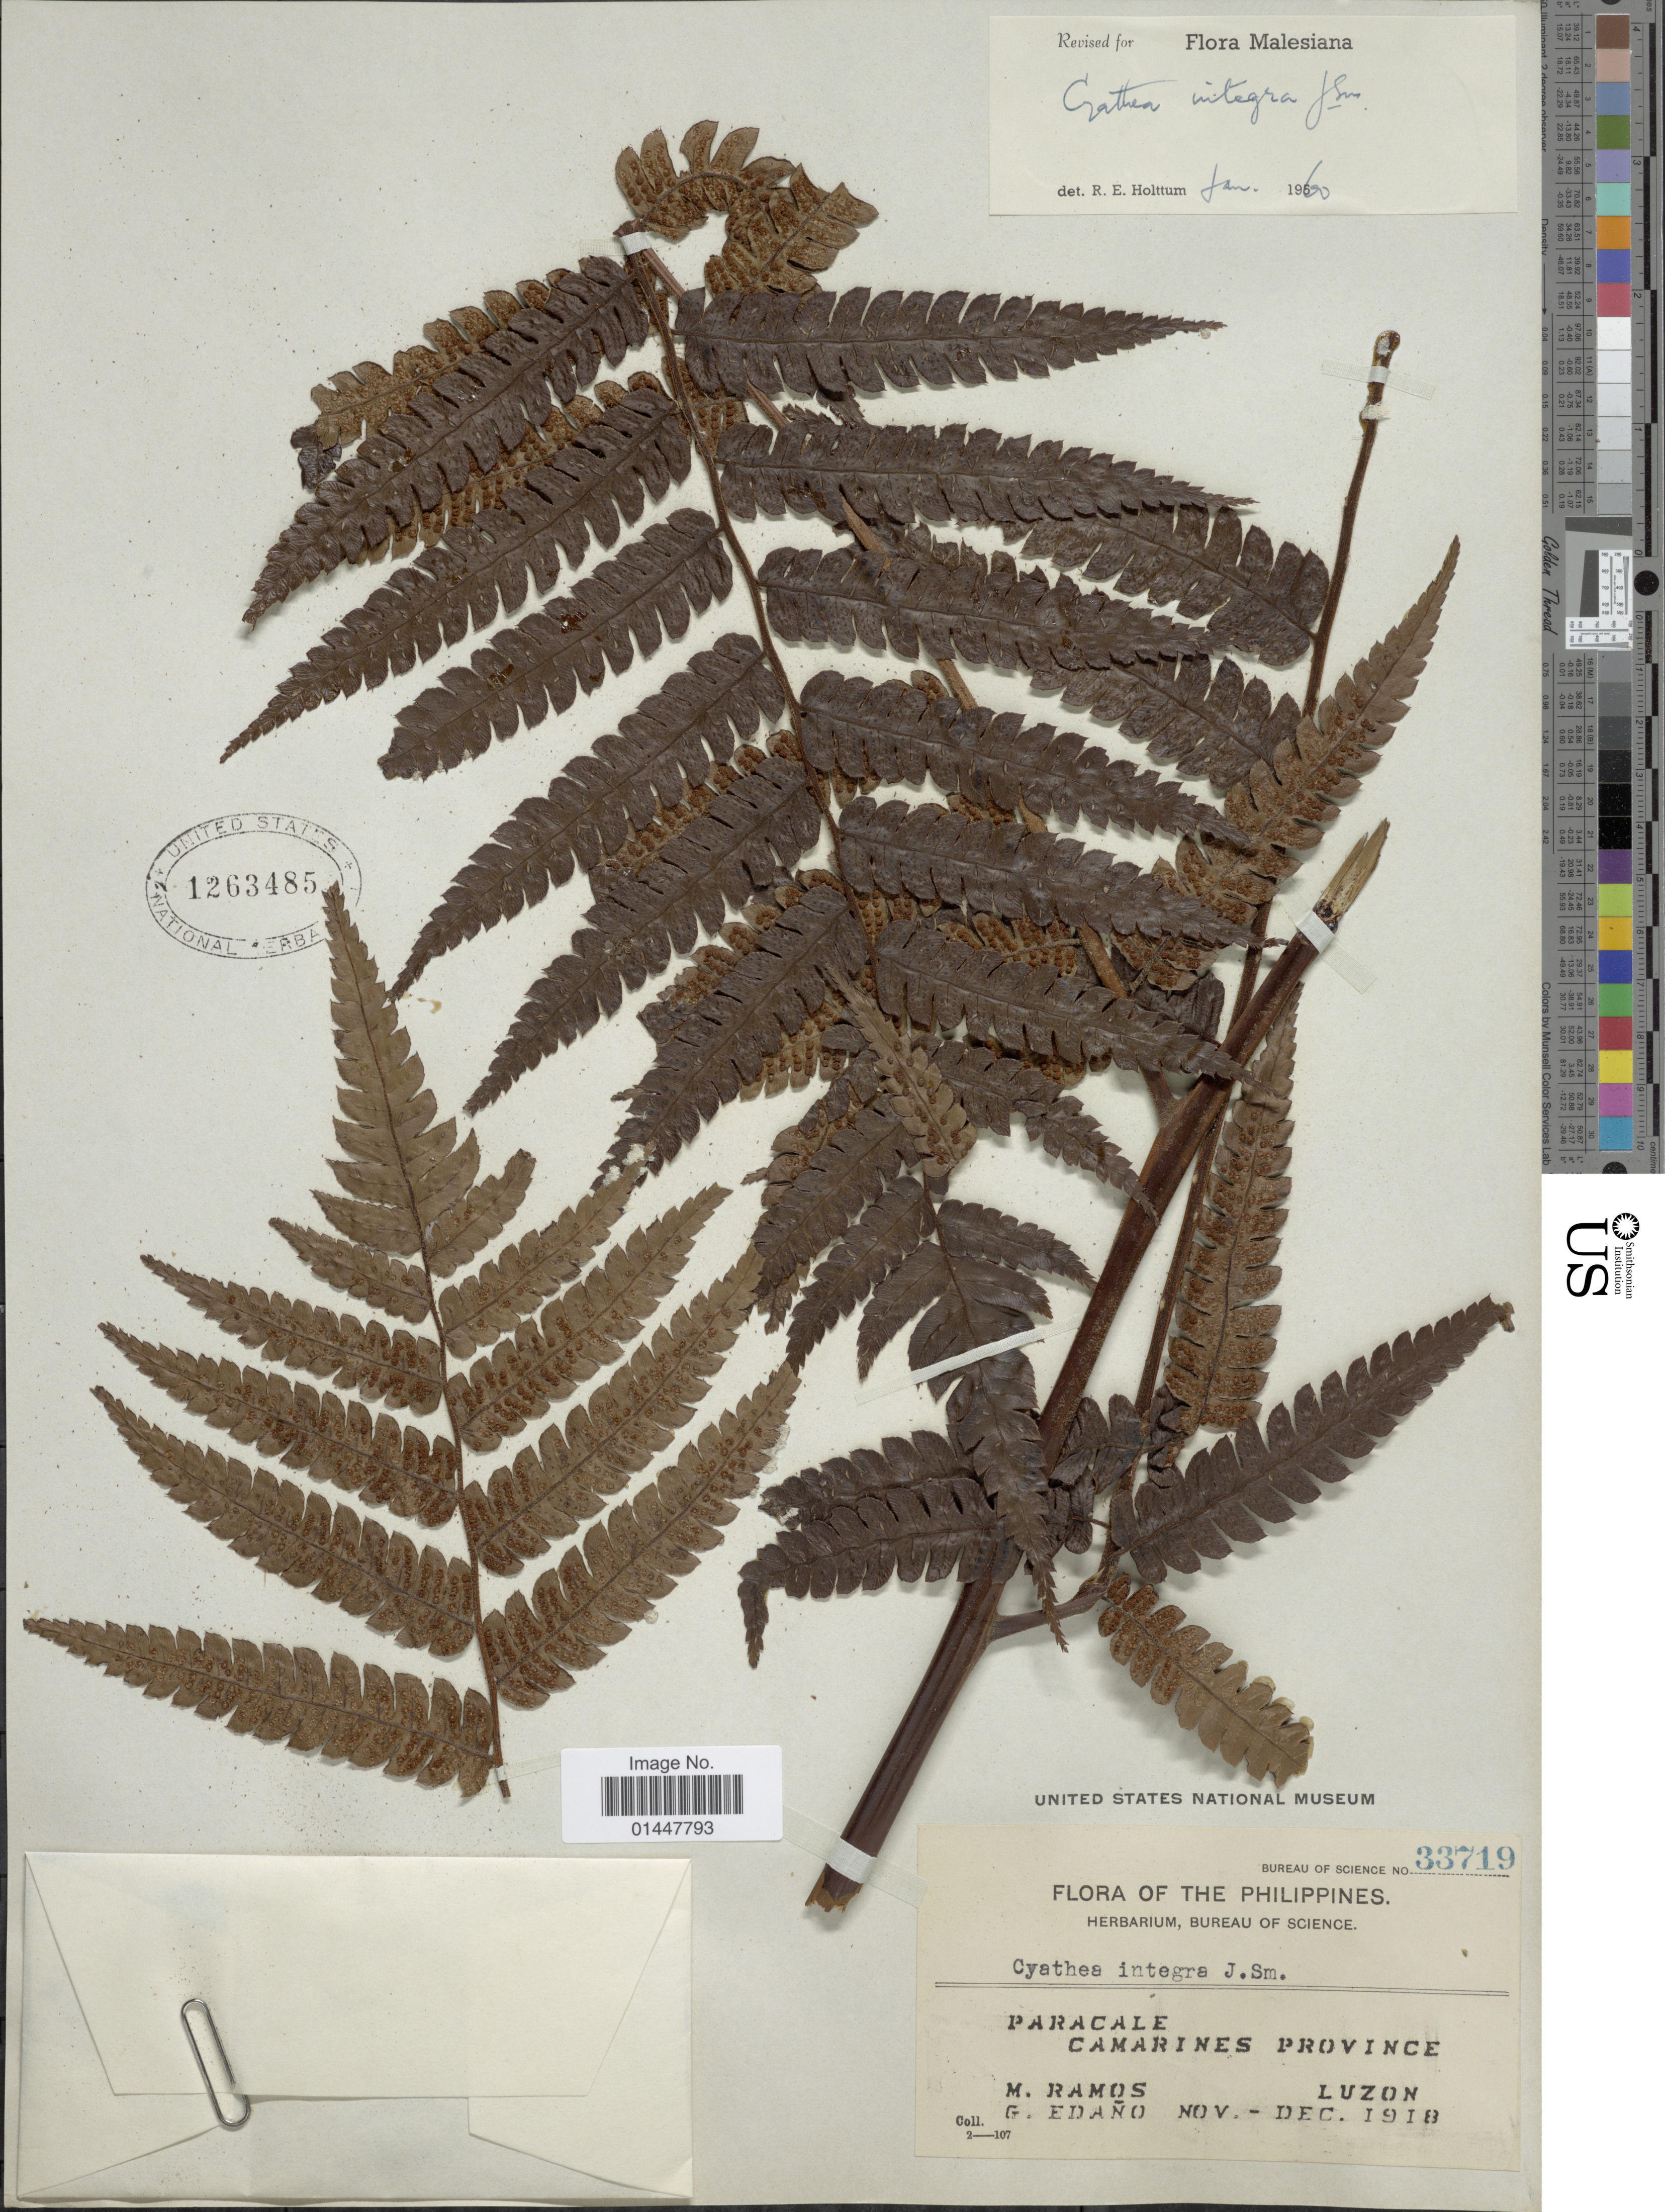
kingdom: Plantae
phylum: Tracheophyta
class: Polypodiopsida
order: Cyatheales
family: Cyatheaceae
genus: Sphaeropteris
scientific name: Sphaeropteris integra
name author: (J. Sm.) R.M. Tryon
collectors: M. Ramos & G. Edaño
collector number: Bureau of Science 33719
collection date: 1918-11/1918-12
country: Philippines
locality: Paracale, Camarines Province, Luzon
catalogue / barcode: US 1263485